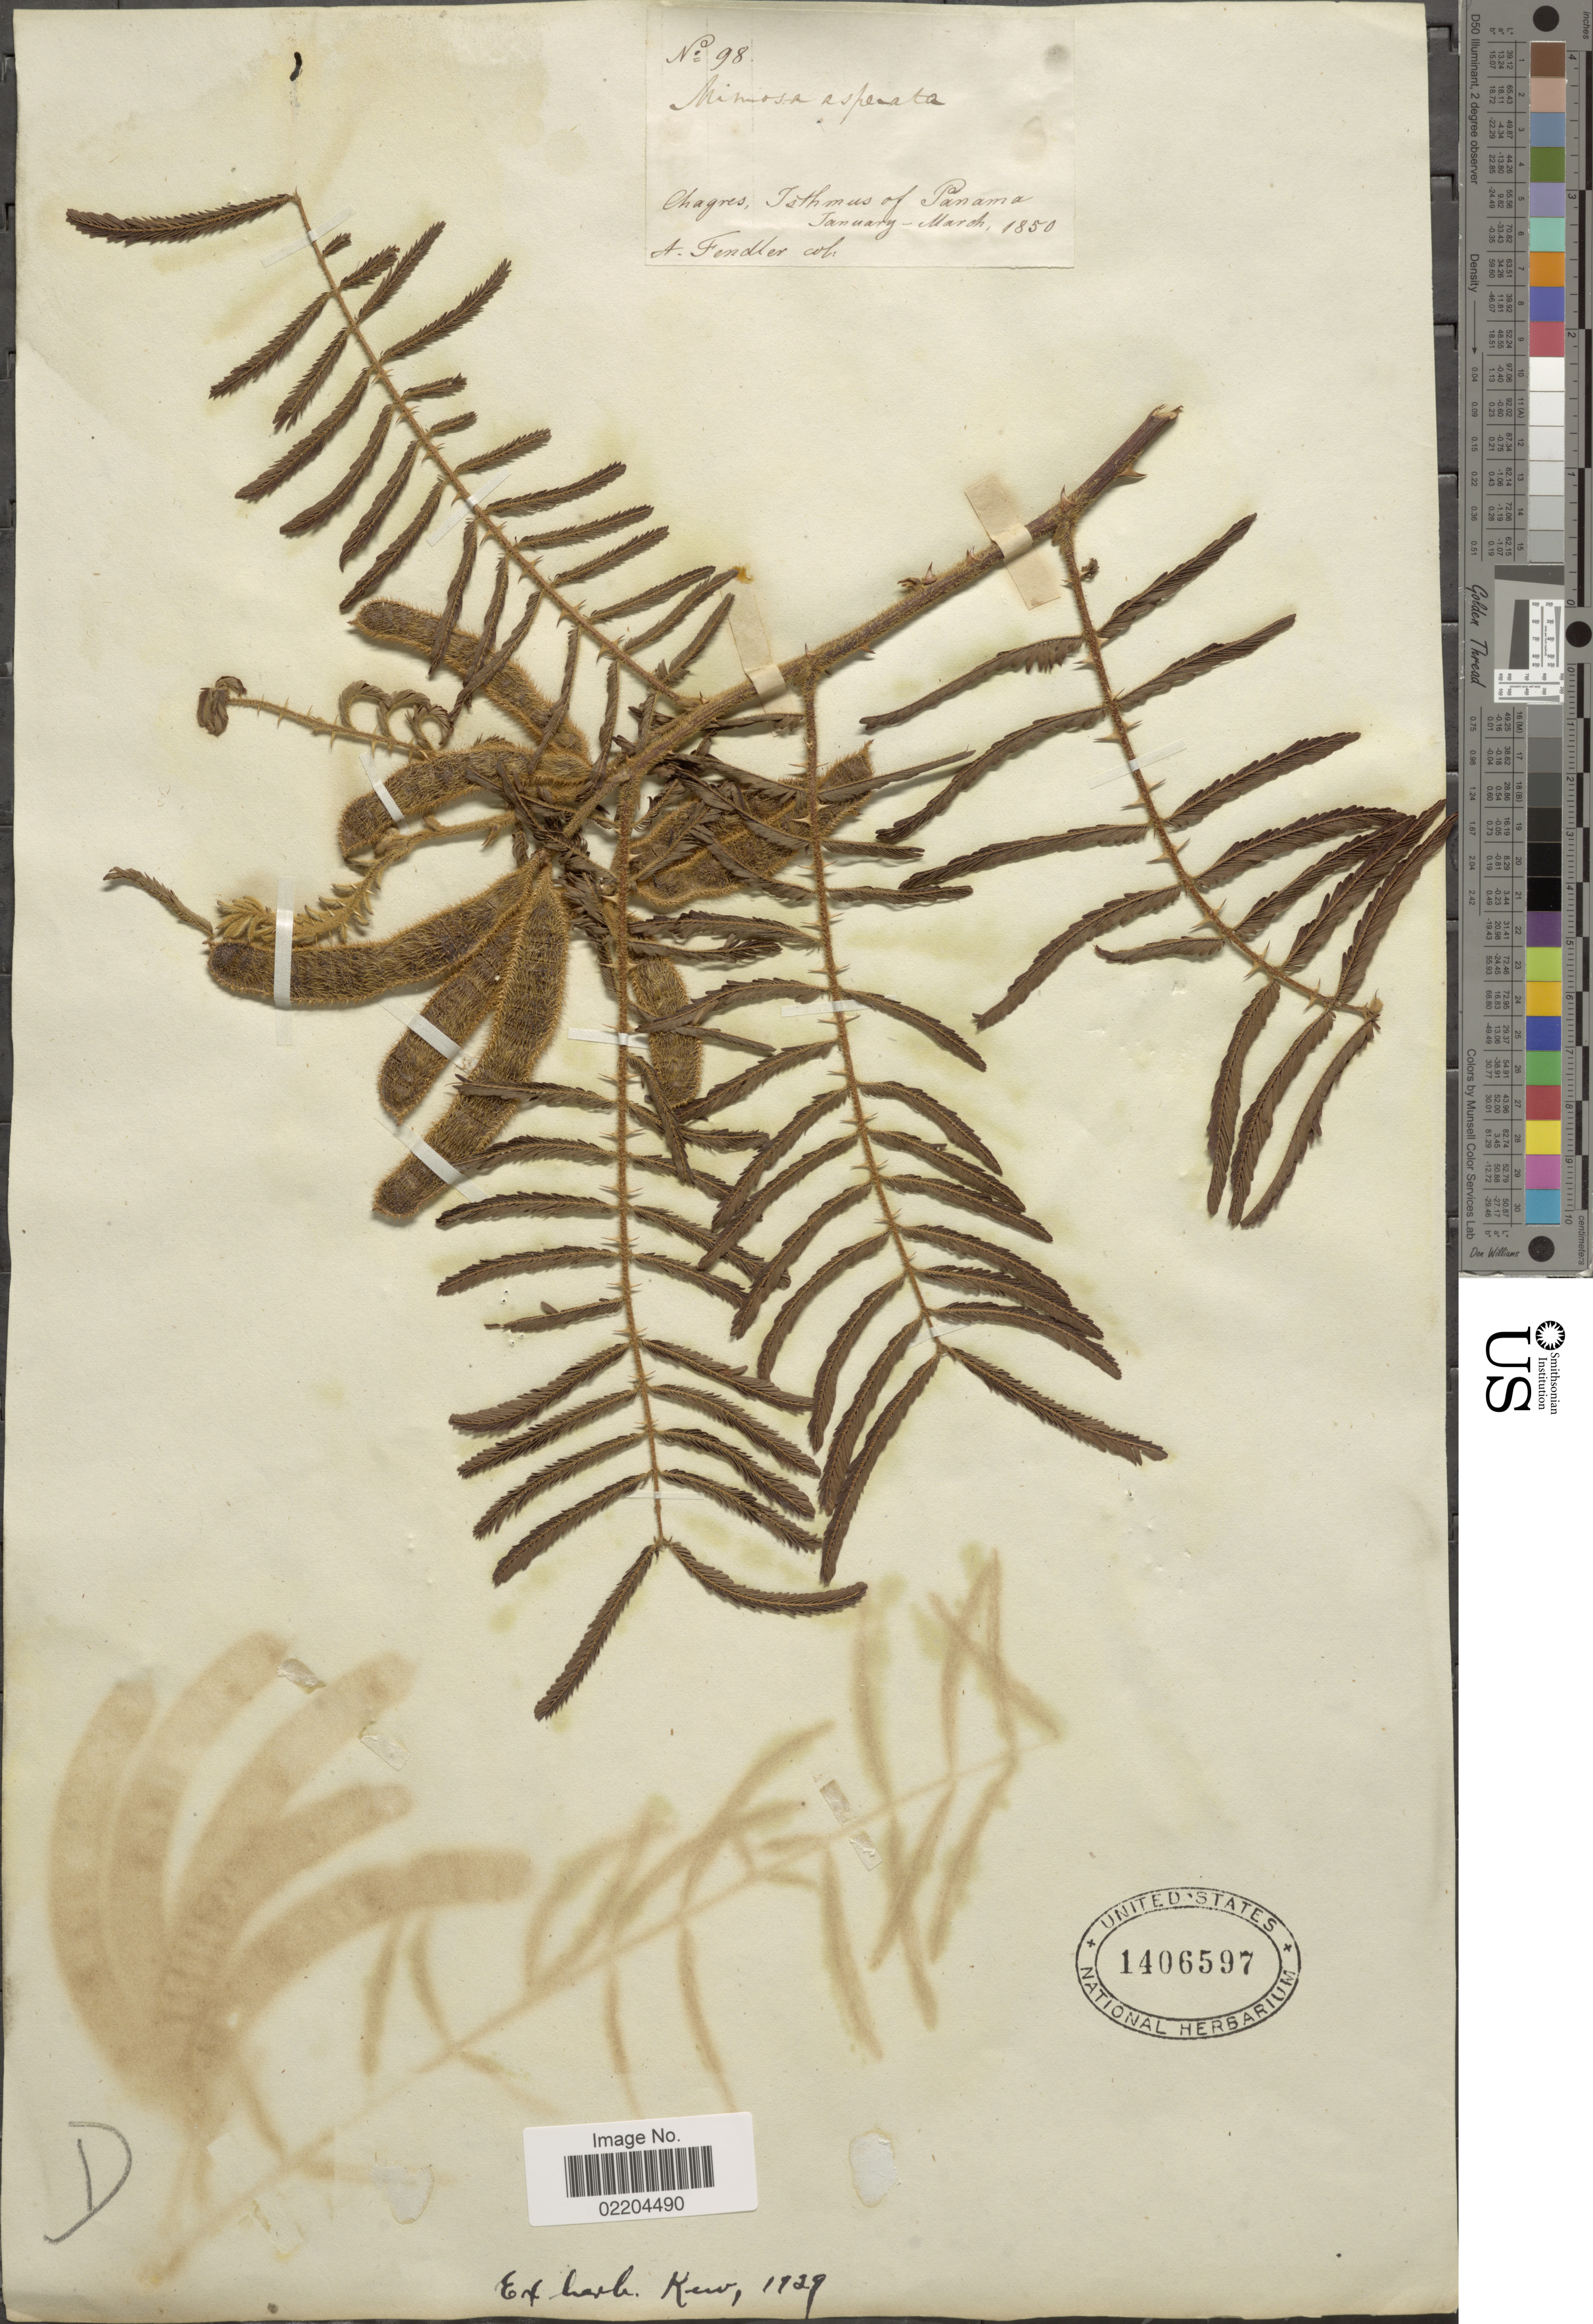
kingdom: Plantae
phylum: Tracheophyta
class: Magnoliopsida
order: Fabales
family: Fabaceae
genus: Mimosa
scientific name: Mimosa pigra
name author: L.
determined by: Strong, Mark T., (BOT), Smithsonian Institution - National Museum of Natural History (UNITED STATES)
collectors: A. Fendler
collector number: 98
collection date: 1850-01/1850-03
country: Panama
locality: Chagres, Isthmus of Panama,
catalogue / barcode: US 1406597